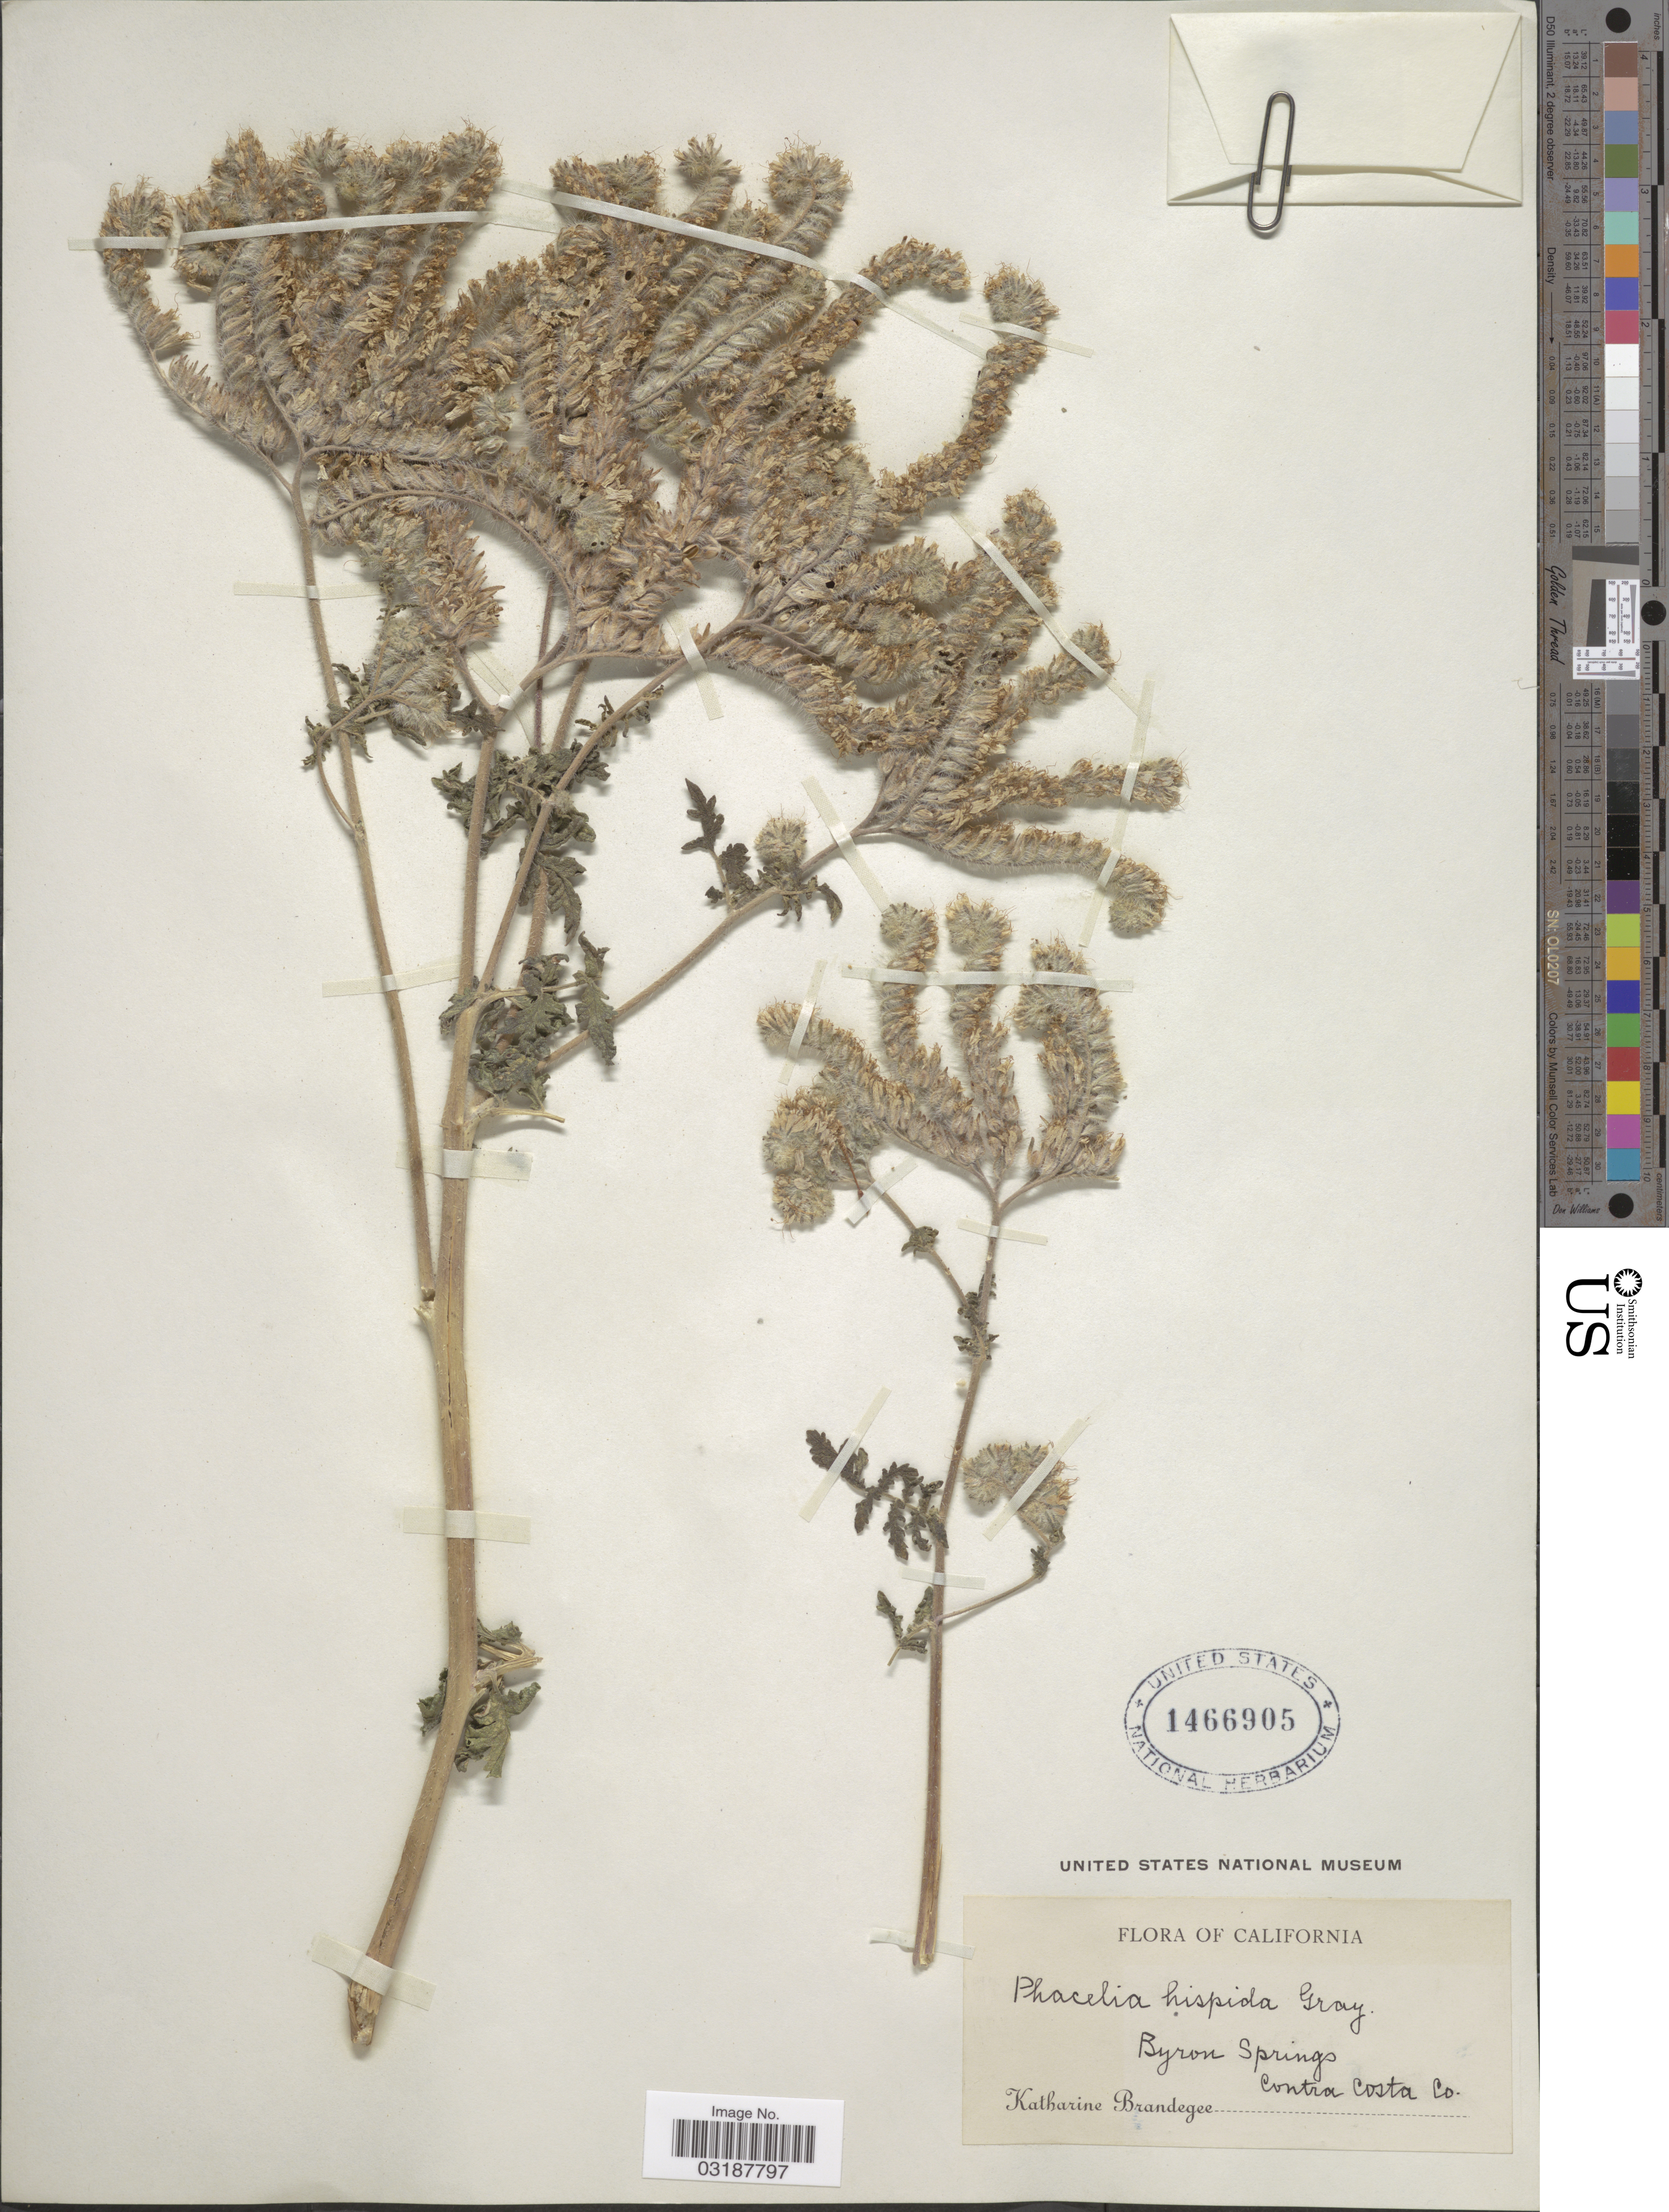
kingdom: Plantae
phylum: Tracheophyta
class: Magnoliopsida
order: Boraginales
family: Hydrophyllaceae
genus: Phacelia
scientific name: Phacelia tanacetifolia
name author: Benth.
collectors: M. K. Brandegee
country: United States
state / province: California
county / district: Contra Costa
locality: Byron Springs, Contra Costa Co.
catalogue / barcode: US 1466905